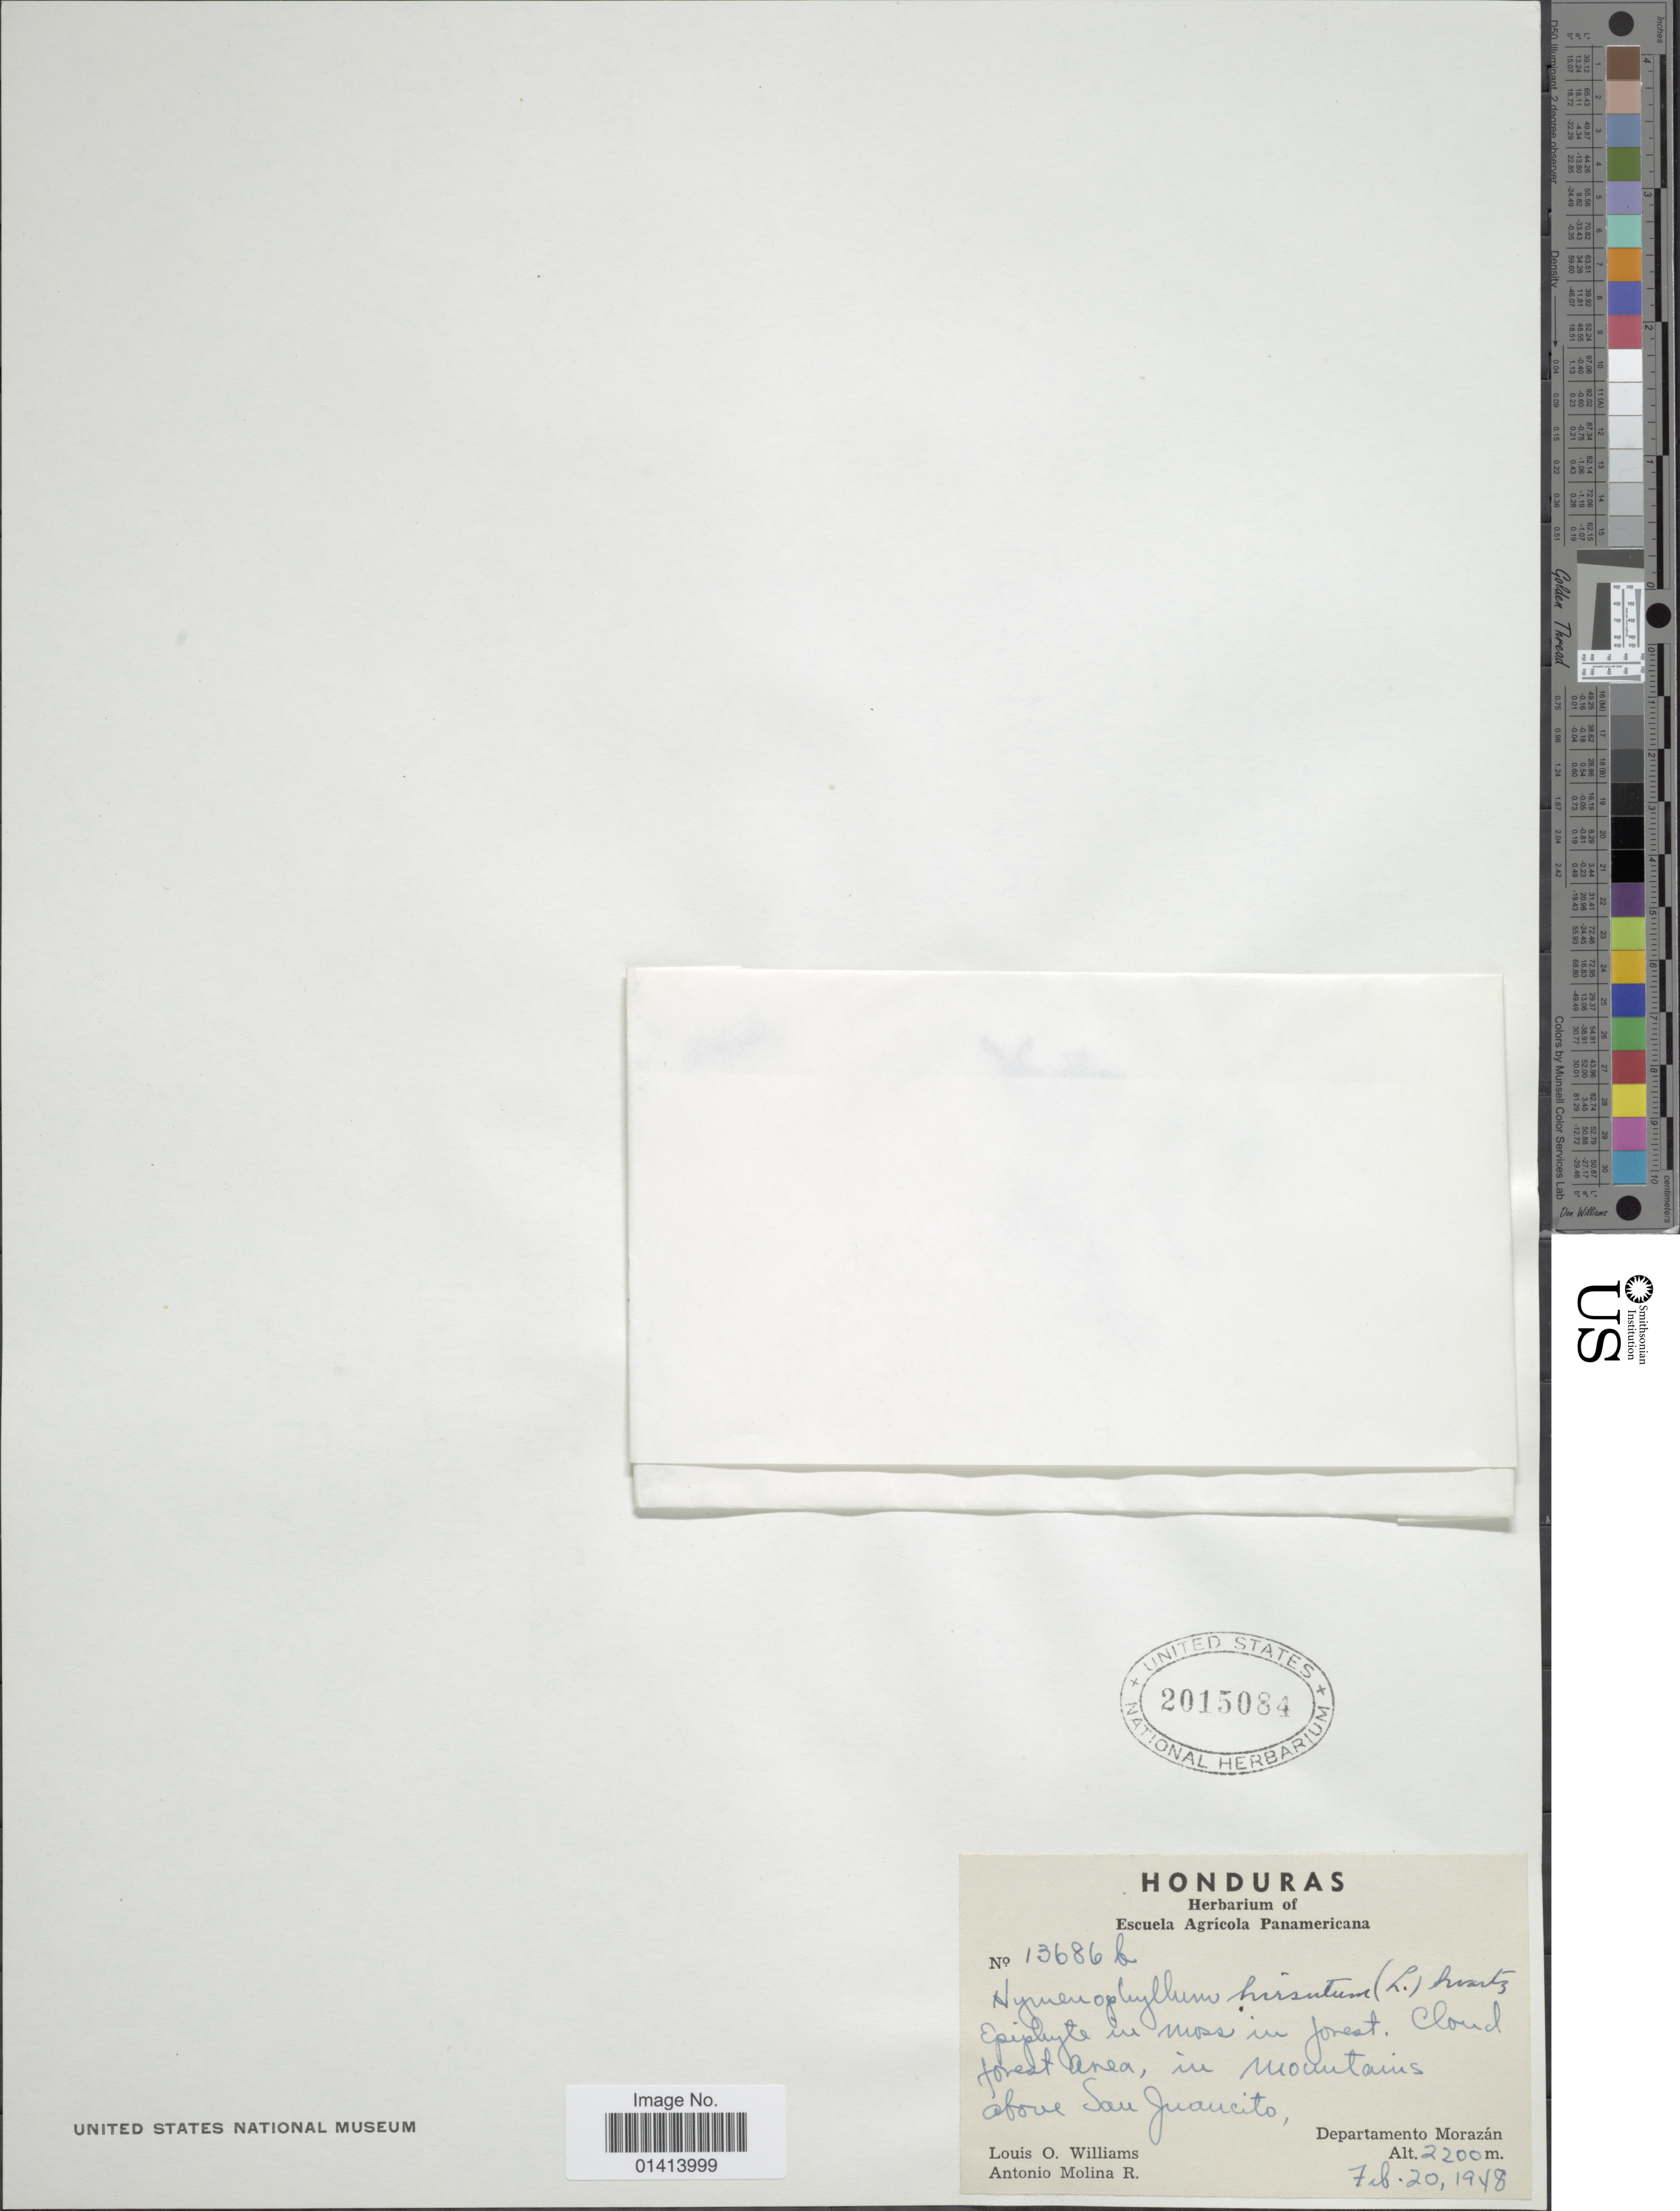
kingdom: Plantae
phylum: Tracheophyta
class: Polypodiopsida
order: Hymenophyllales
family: Hymenophyllaceae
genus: Hymenophyllum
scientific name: Hymenophyllum hirsutum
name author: (L.) Sw.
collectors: L. O. Williams & A. Molina R.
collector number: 13686b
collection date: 1948-02-20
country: Honduras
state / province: Fco. Morazán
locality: Forest area, in mountains above San Juancito, Departamento Morazán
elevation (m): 2200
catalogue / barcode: US 2015084